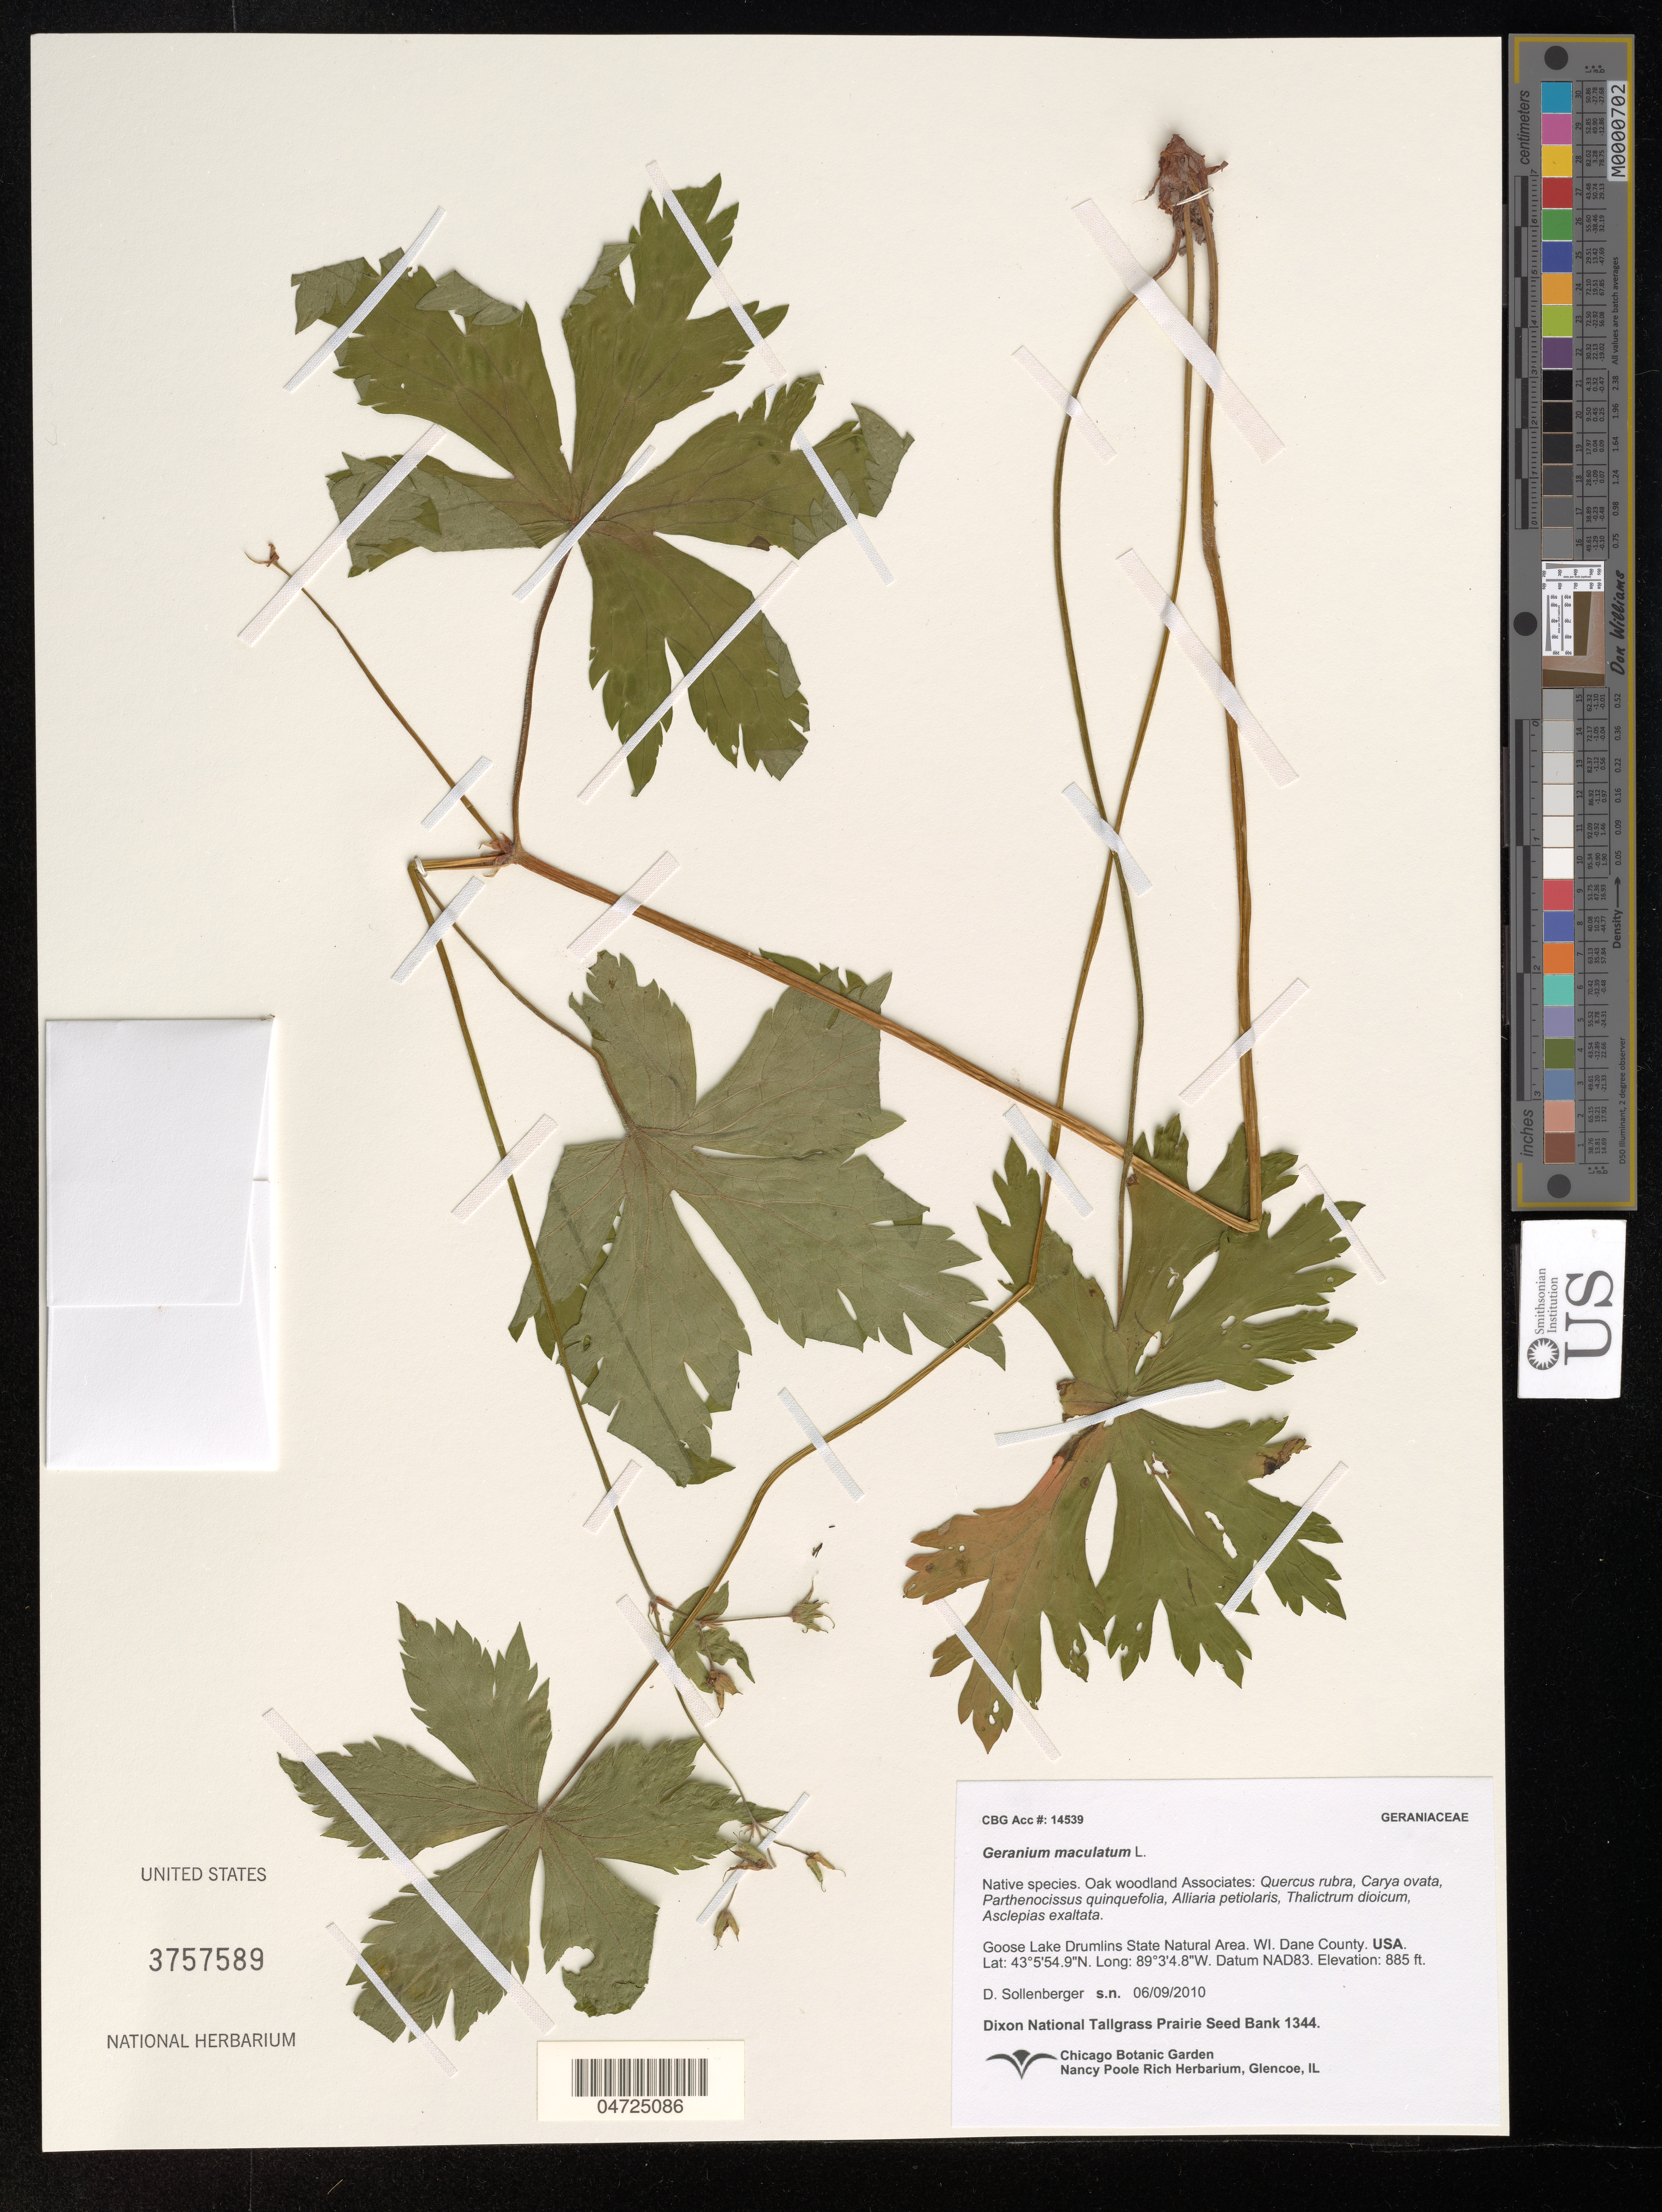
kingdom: Plantae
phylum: Tracheophyta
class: Magnoliopsida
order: Geraniales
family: Geraniaceae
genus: Geranium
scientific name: Geranium maculatum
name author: L.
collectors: D. Sollenberger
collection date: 2010-06-09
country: United States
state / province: Wisconsin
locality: Goose Lake Drumlins State Natural Area. Dane County. Datum NAD83.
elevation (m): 270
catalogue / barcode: US 3757589